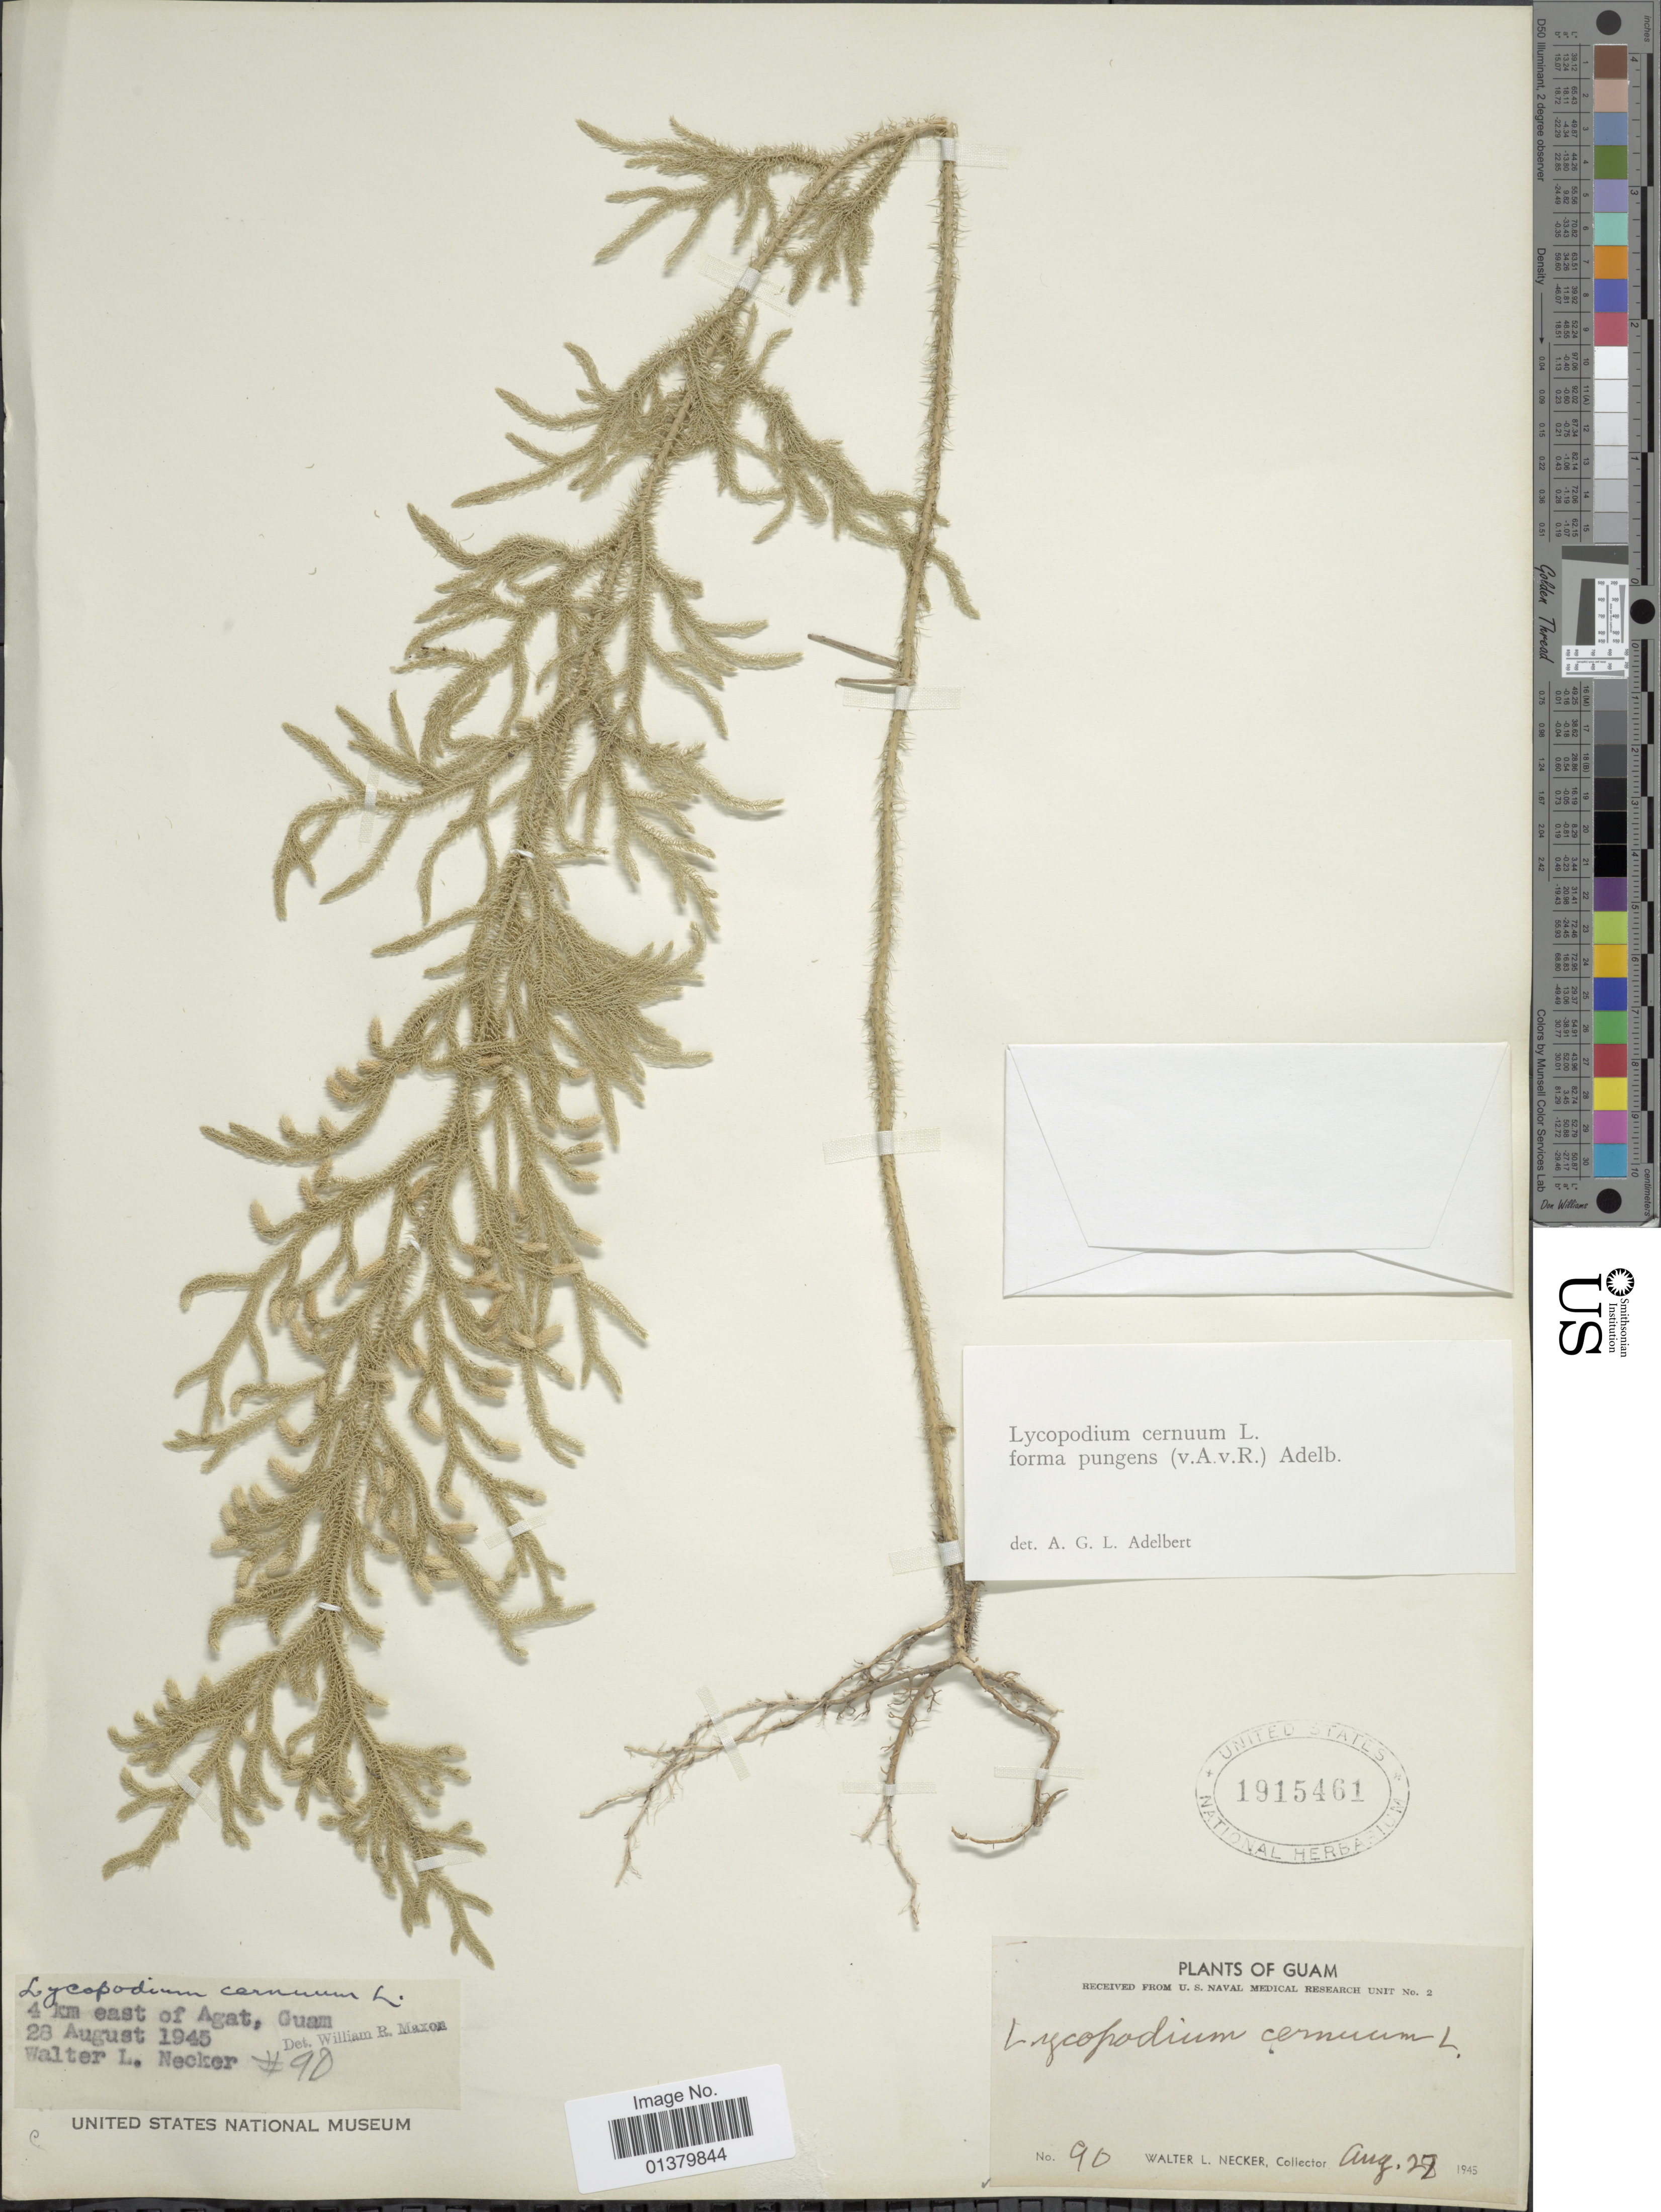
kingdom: Plantae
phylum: Tracheophyta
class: Lycopodiopsida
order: Lycopodiales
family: Lycopodiaceae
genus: Palhinhaea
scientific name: Palhinhaea cernua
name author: (L.) Vasc. & Franco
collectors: W. L. Necker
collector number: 90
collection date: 1945-08-27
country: Guam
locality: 4 km east of Agat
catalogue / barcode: US 1915461